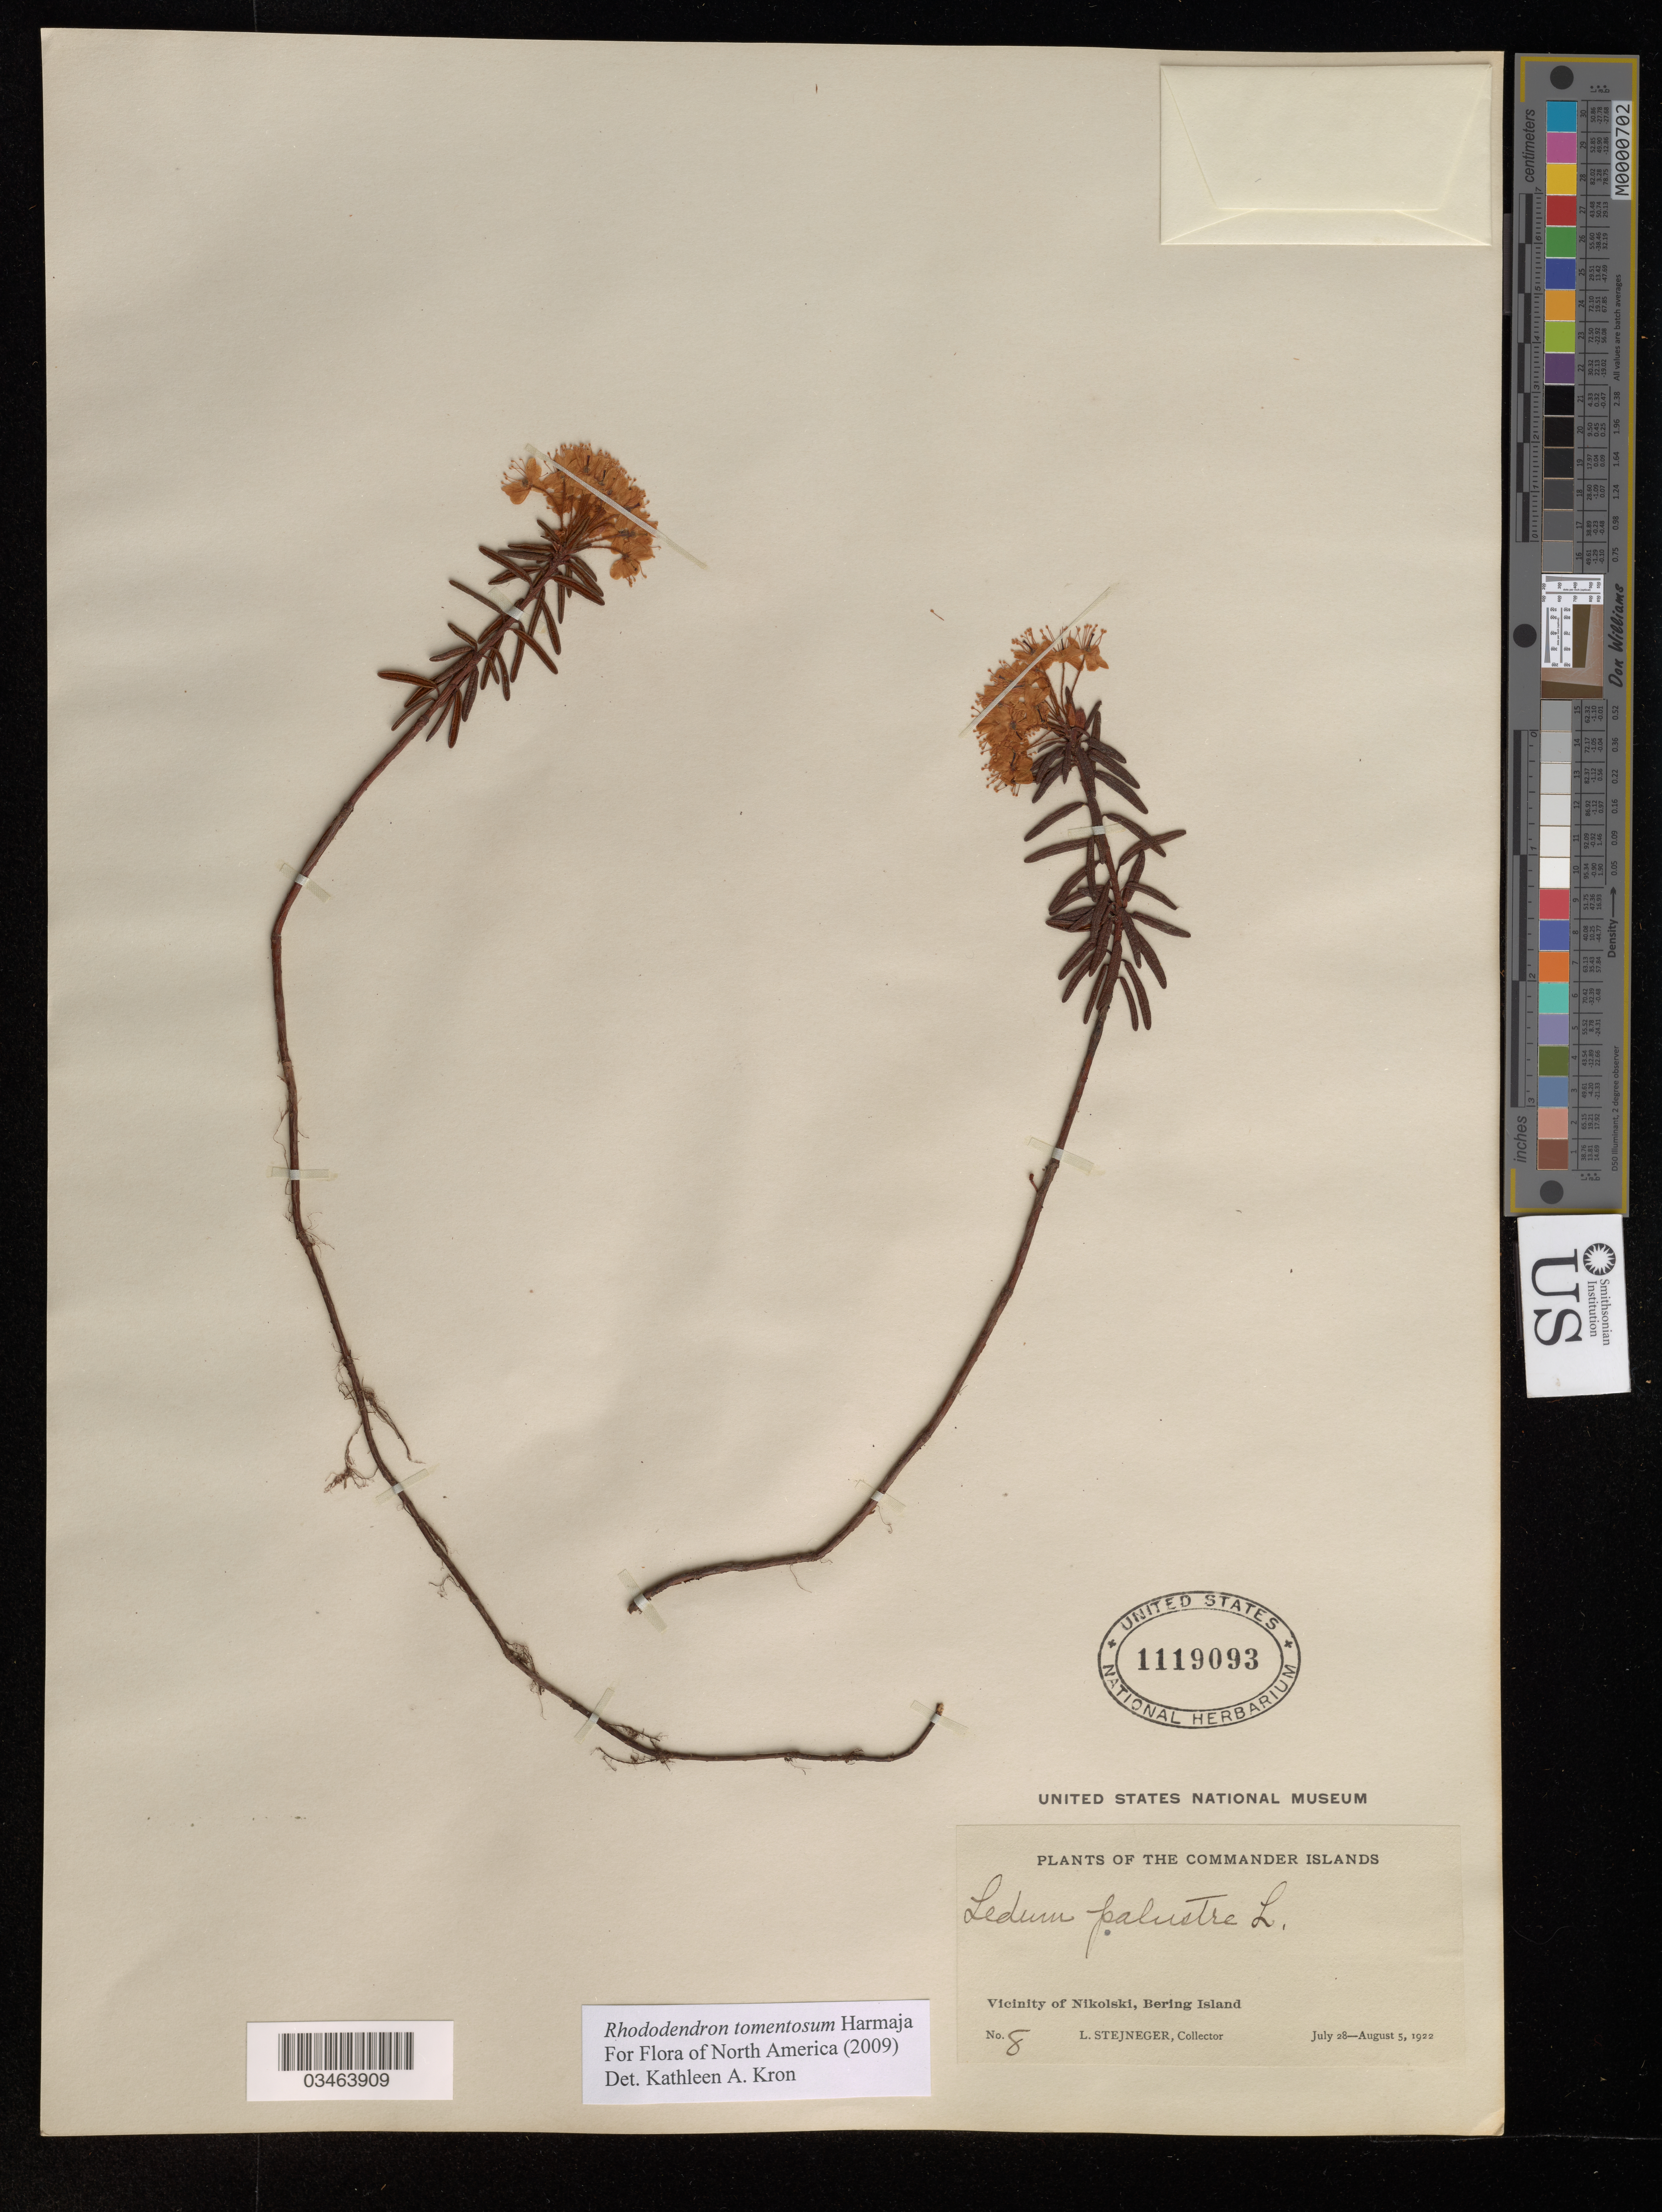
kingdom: Plantae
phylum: Tracheophyta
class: Magnoliopsida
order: Ericales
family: Ericaceae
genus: Rhododendron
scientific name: Rhododendron tomentosum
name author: Harmaja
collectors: L. Stejneger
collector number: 8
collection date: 1922-07-28/1922-08-05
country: Russian Federation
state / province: Kamchatka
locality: The Commander Islands. Vicinity of Nikolski, Bering Island.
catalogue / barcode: US 1119093